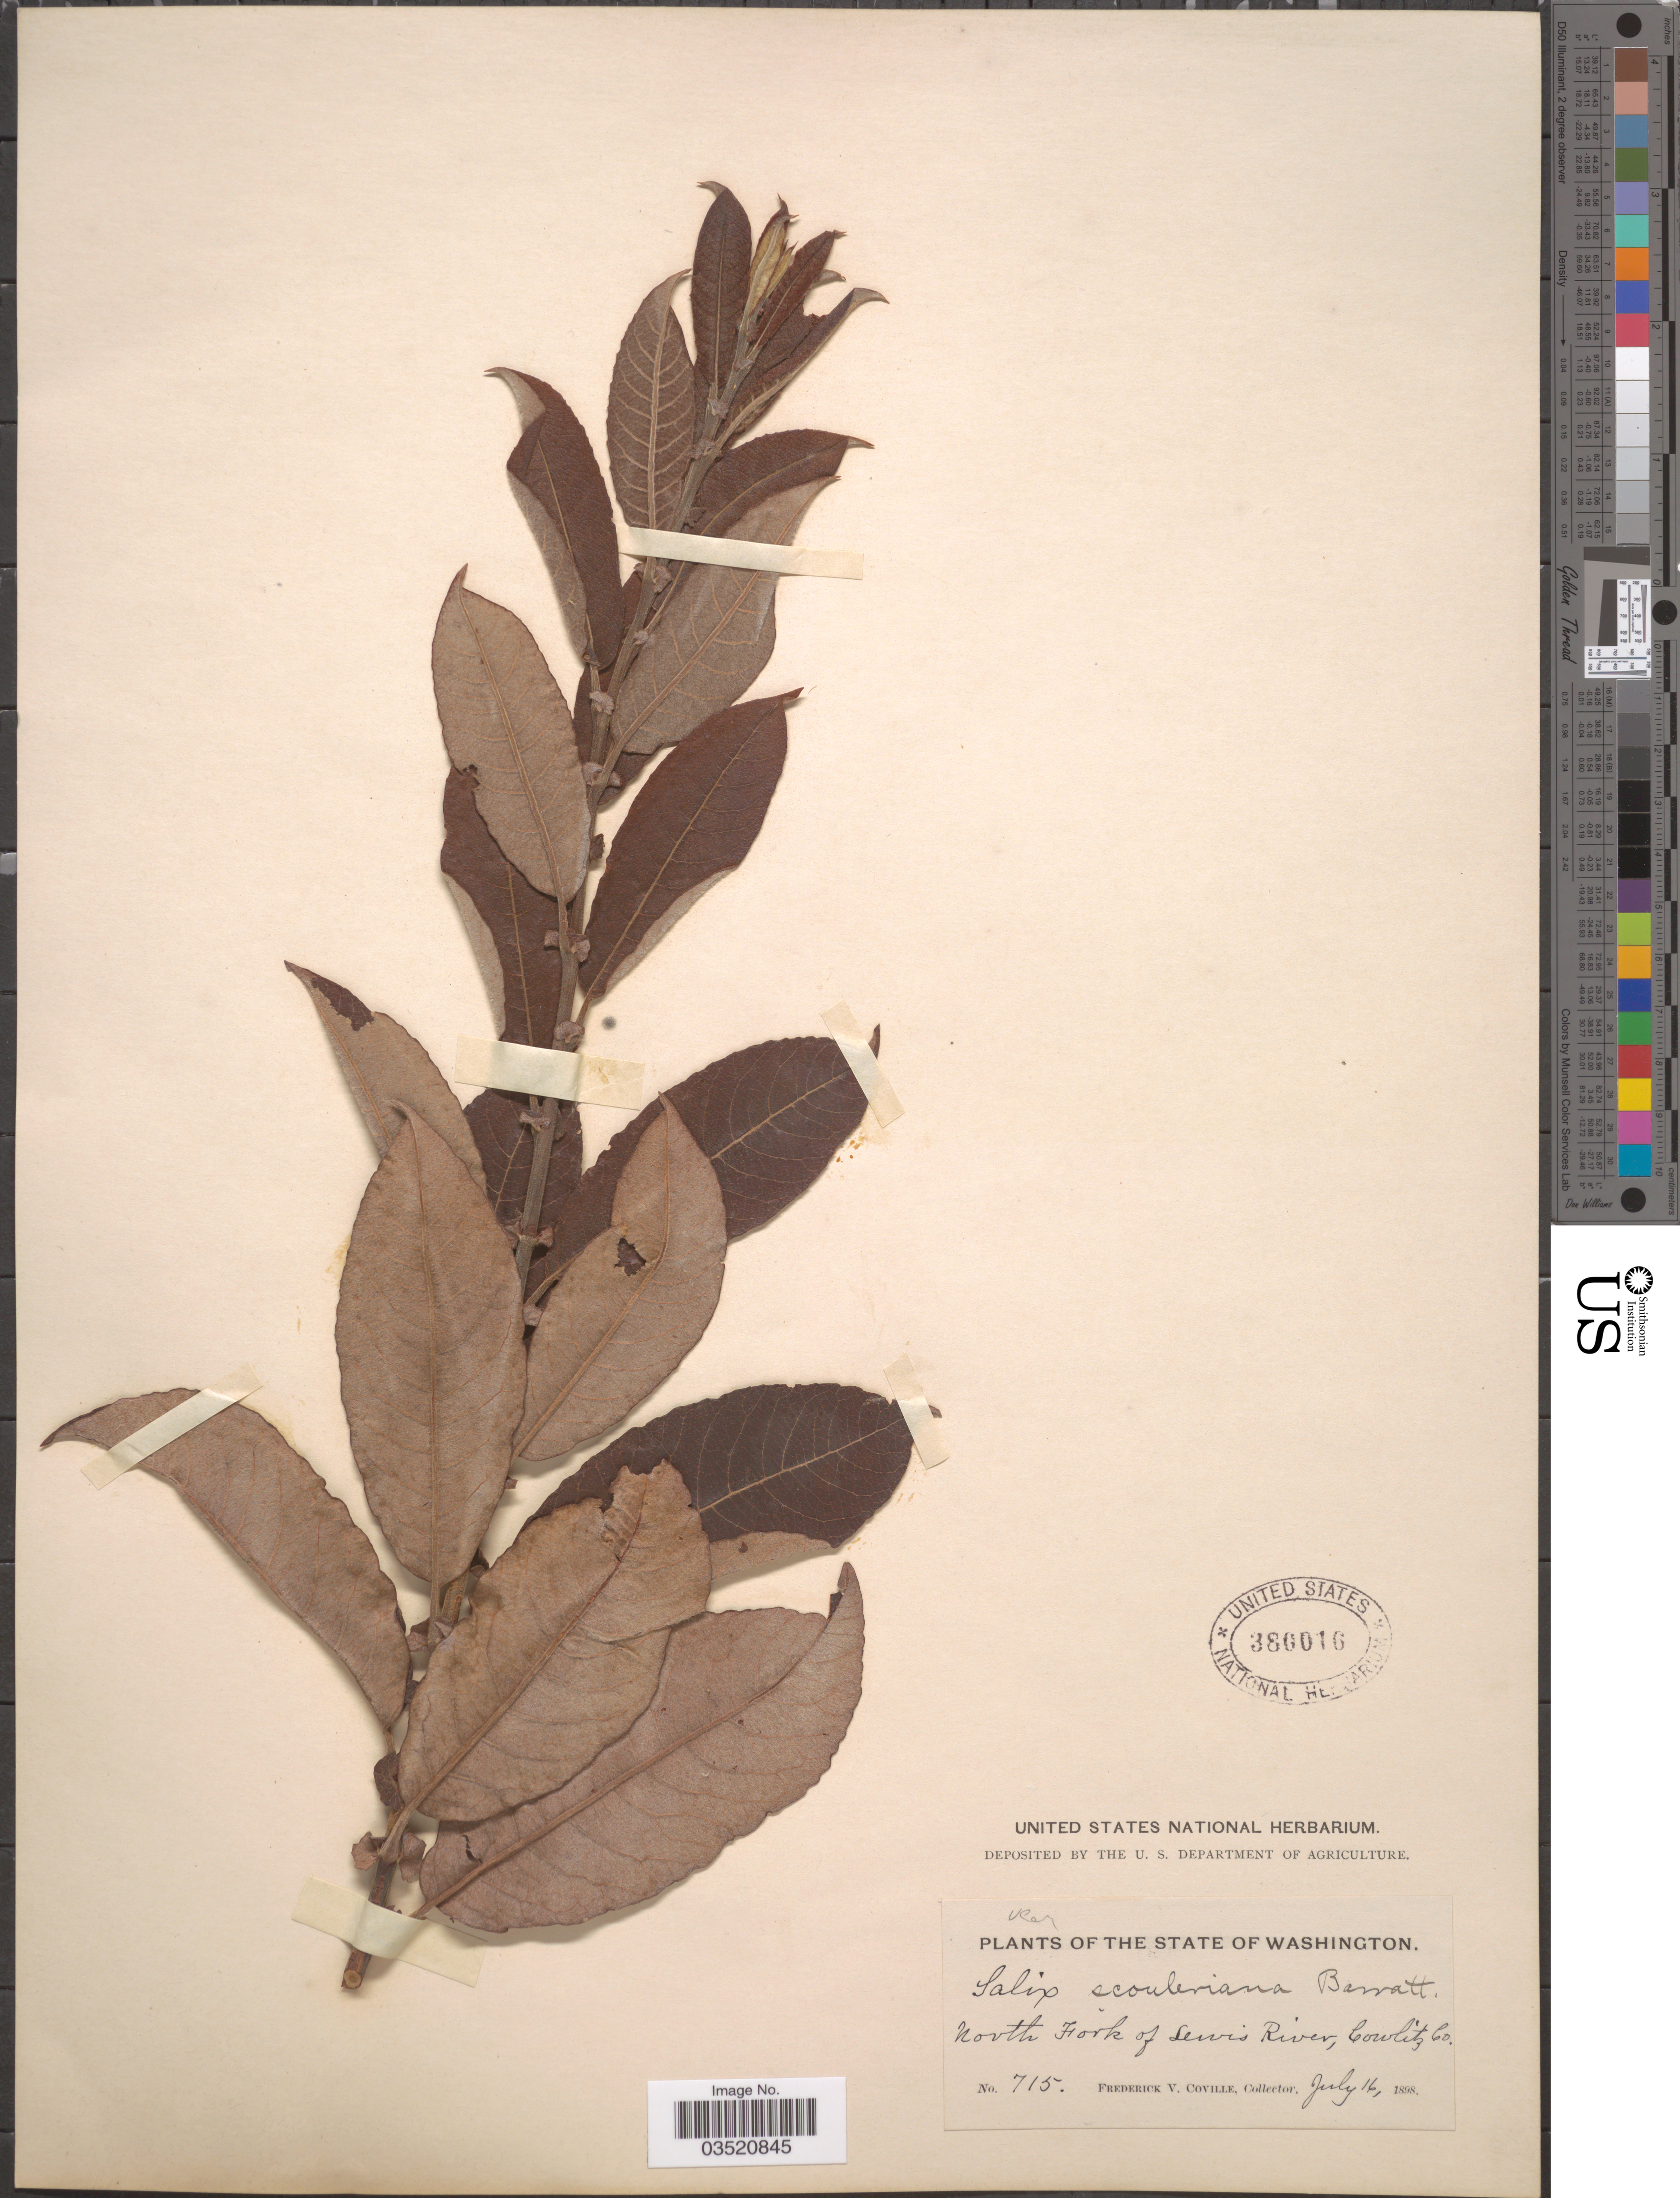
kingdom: Plantae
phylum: Tracheophyta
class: Magnoliopsida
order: Malpighiales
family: Salicaceae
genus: Salix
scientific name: Salix scouleriana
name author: Barratt ex Hook.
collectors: F. V. Coville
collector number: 715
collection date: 1898-07-16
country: United States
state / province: Washington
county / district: Cowlitz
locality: North Fork of Lewis River, Cowlitz Co.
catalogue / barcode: US 380016